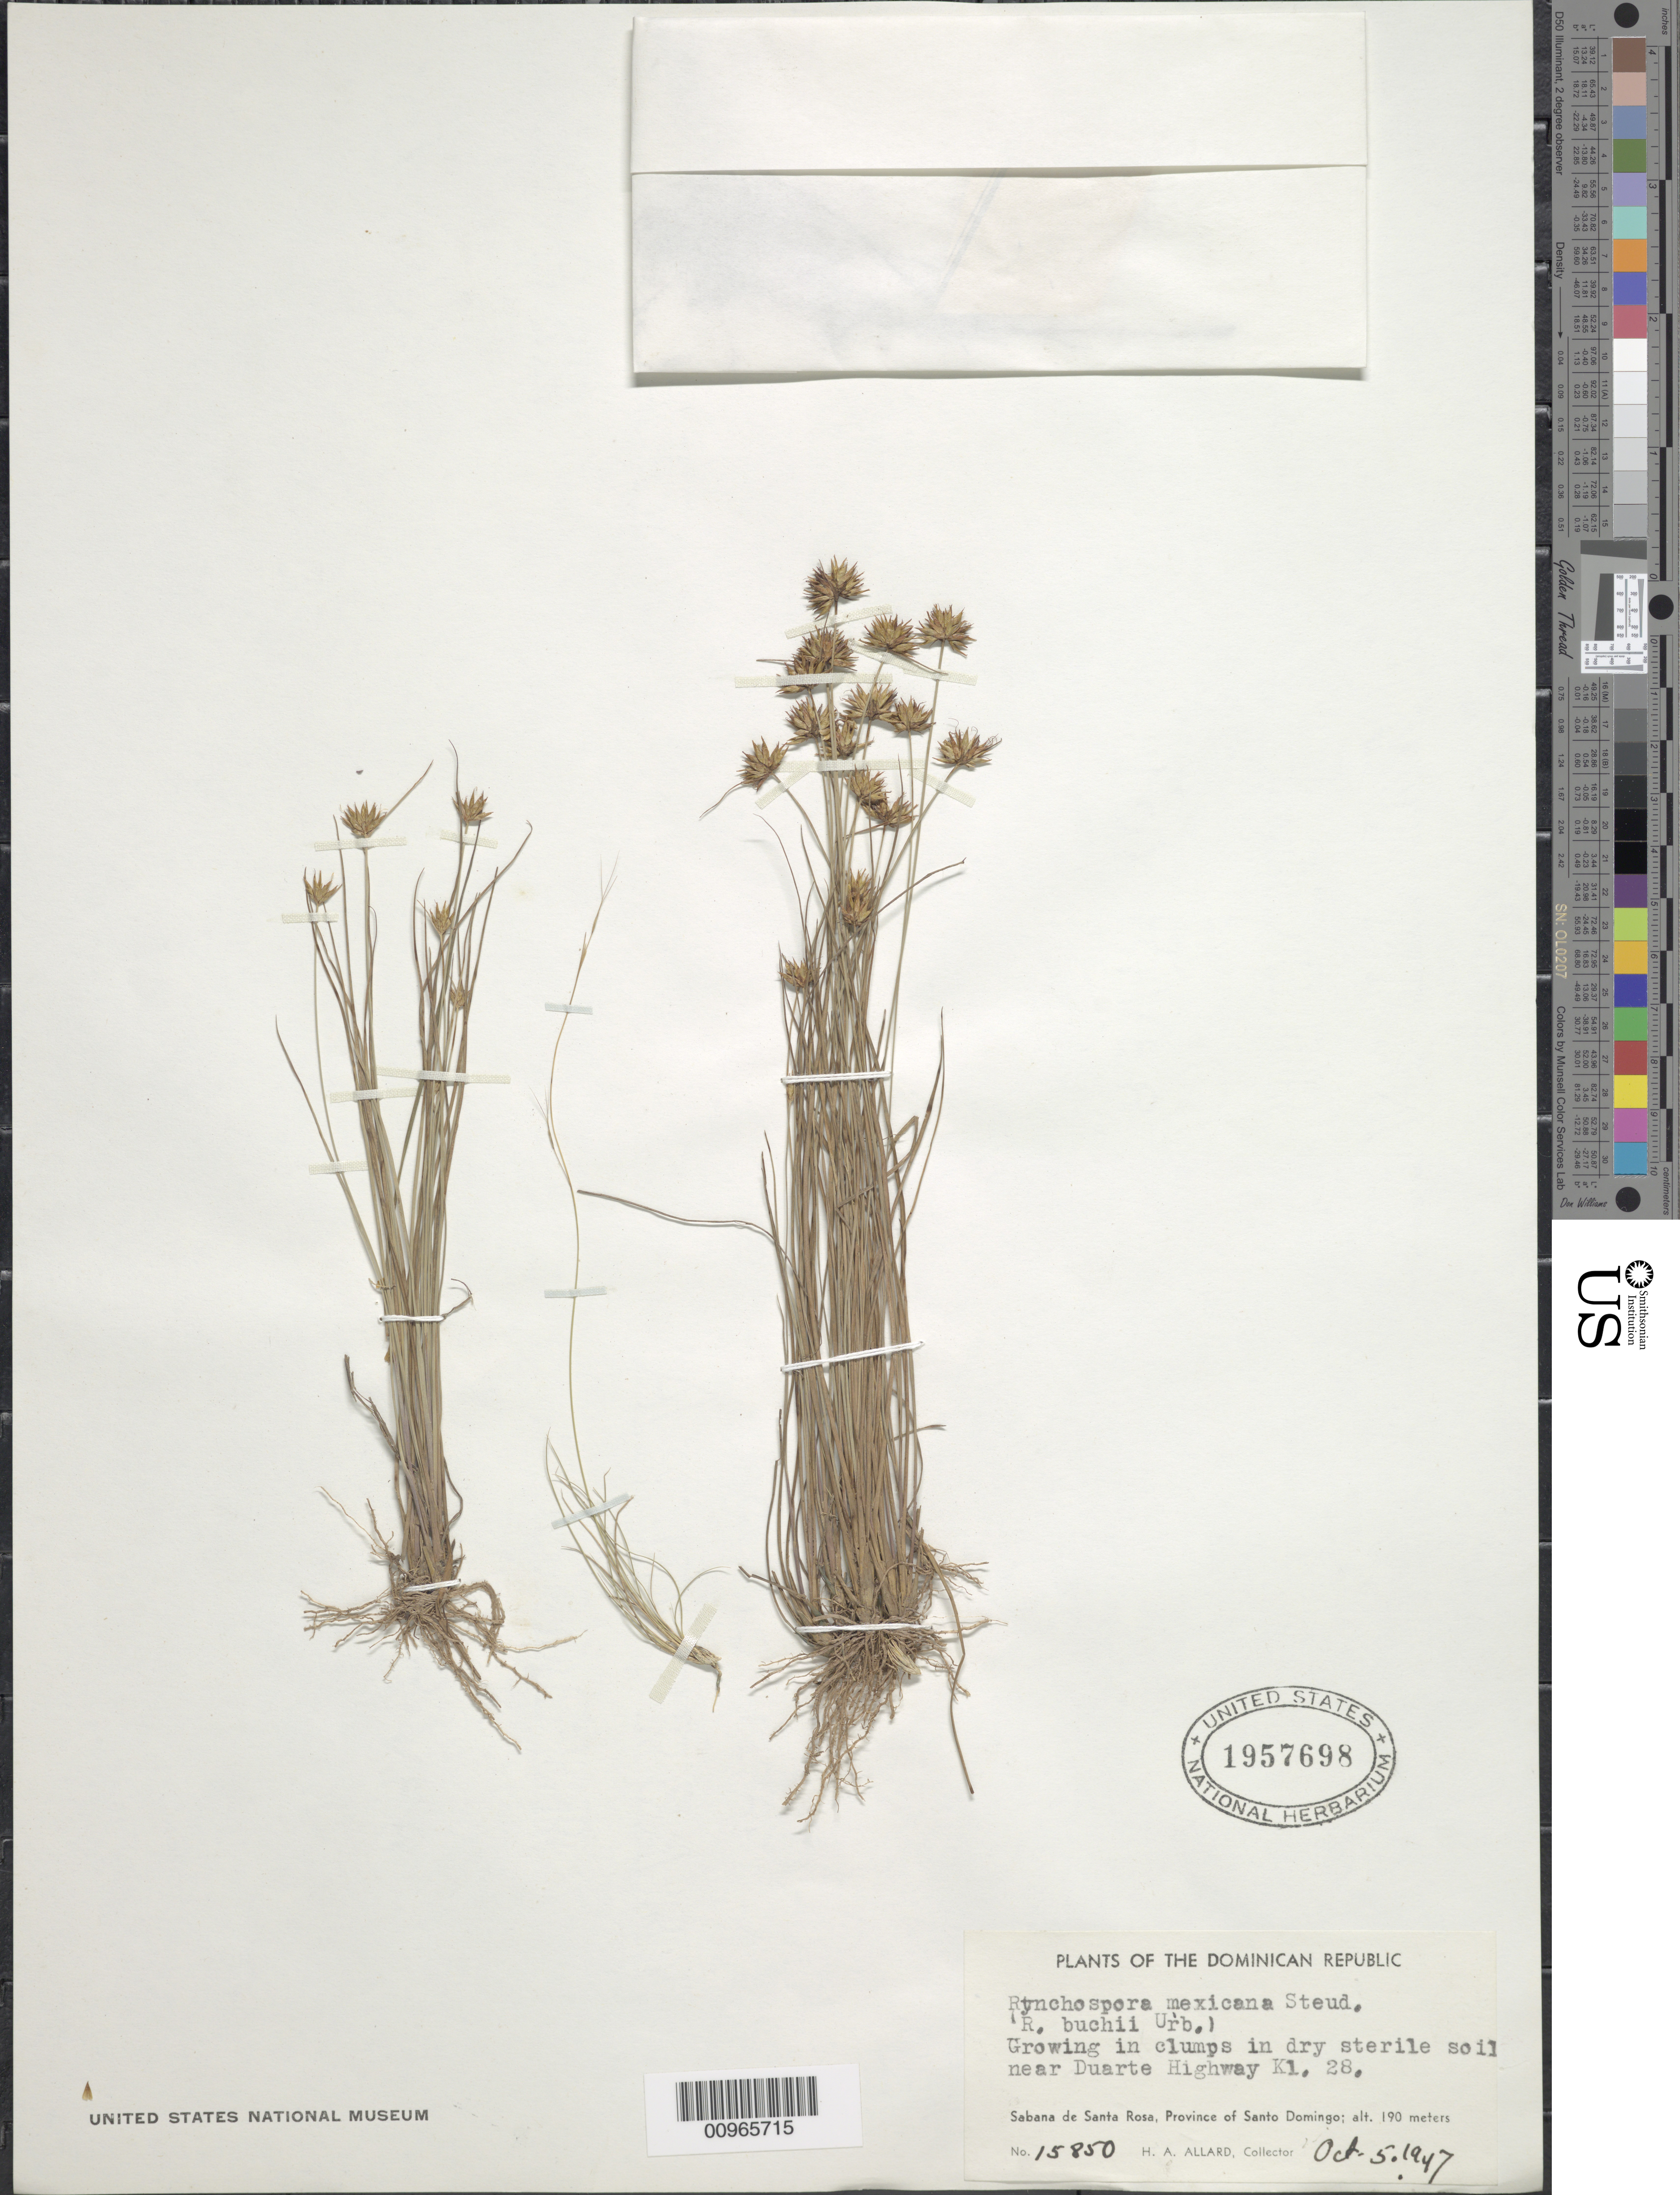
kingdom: Plantae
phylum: Tracheophyta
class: Liliopsida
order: Poales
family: Cyperaceae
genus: Rhynchospora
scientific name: Rhynchospora mexicana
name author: (Liebm.) Steud.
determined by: Alves, K.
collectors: H. A. Allard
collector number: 15850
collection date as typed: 05 Oct 1947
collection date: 1947-10-05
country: Dominican Republic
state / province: Santo Domingo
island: Hispaniola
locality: Sabana de Santa Rosa, near Duarte Highway Kl. 28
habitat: In dry sterile soil near highway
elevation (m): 190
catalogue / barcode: US 1957698